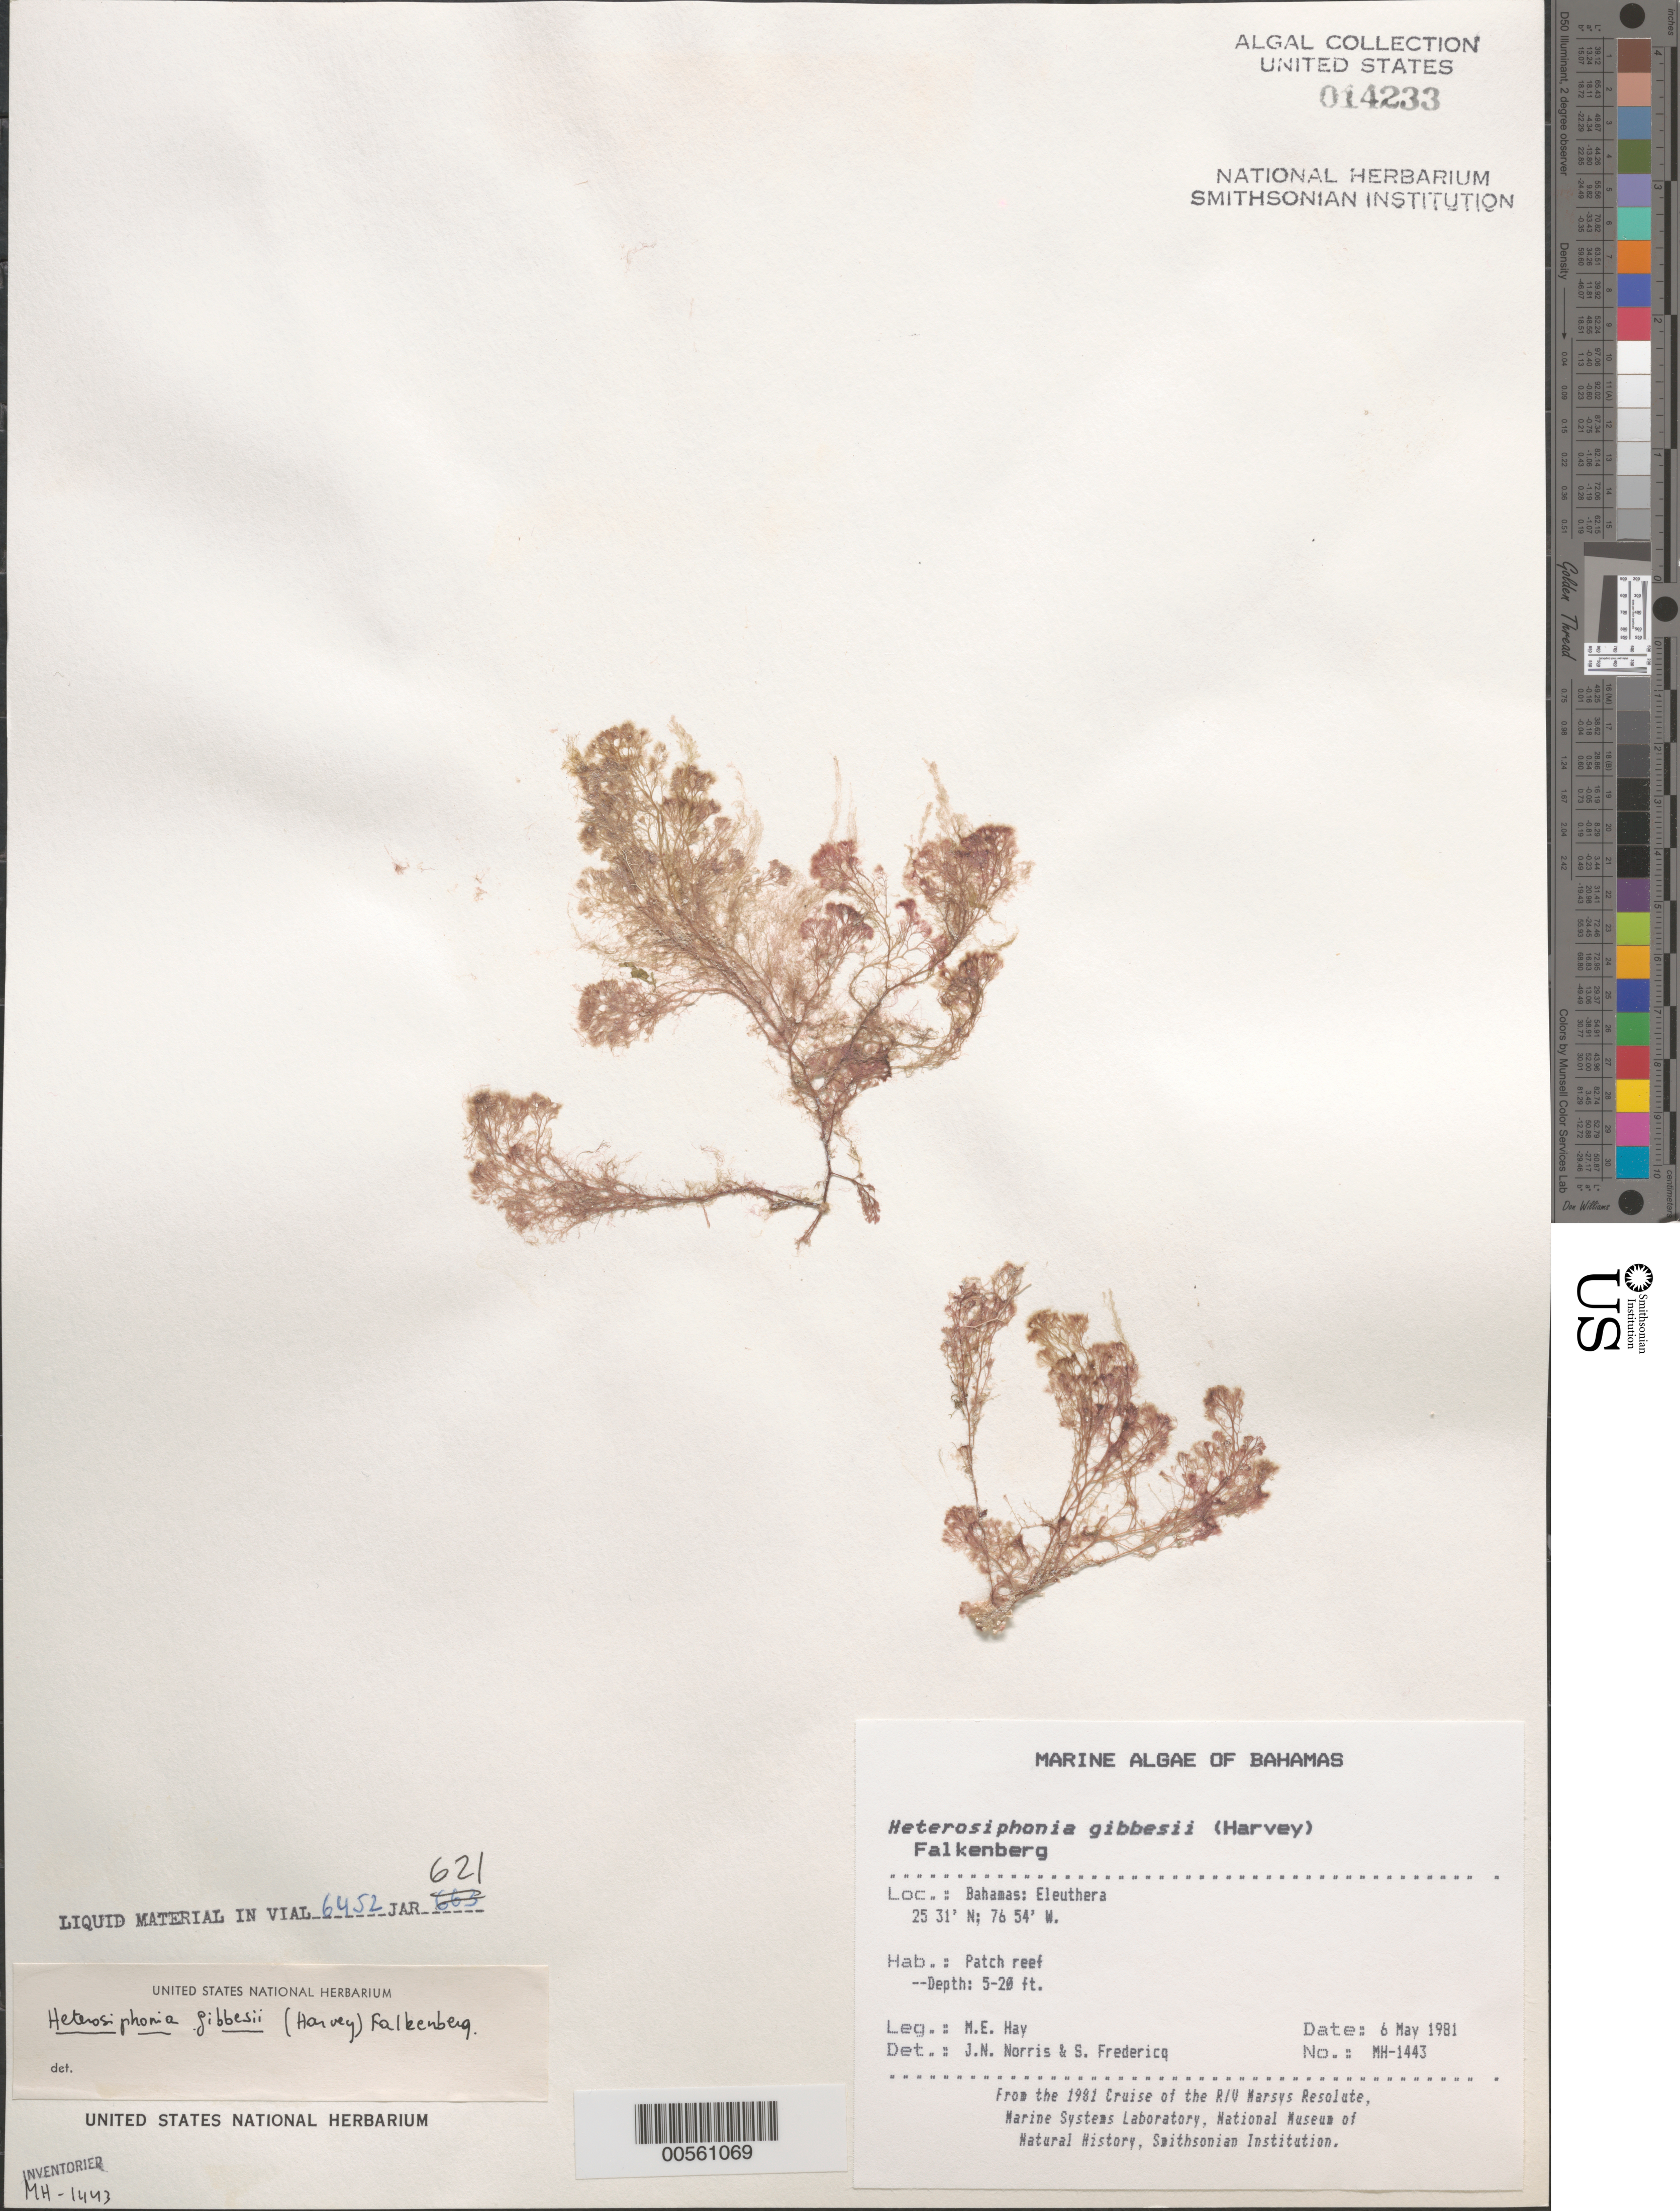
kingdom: Plantae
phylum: Rhodophyta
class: Florideophyceae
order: Ceramiales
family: Dasyaceae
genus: Heterosiphonia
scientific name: Heterosiphonia gibbesii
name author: (Harv.)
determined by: Norris, J. N.; Fredericq, S.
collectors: M. E. Hay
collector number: MEH-1443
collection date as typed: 06 May 1981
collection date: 1981-05-06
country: Bahamas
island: Eleuthera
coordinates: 23 31' N, 76 54' W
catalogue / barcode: US 14233